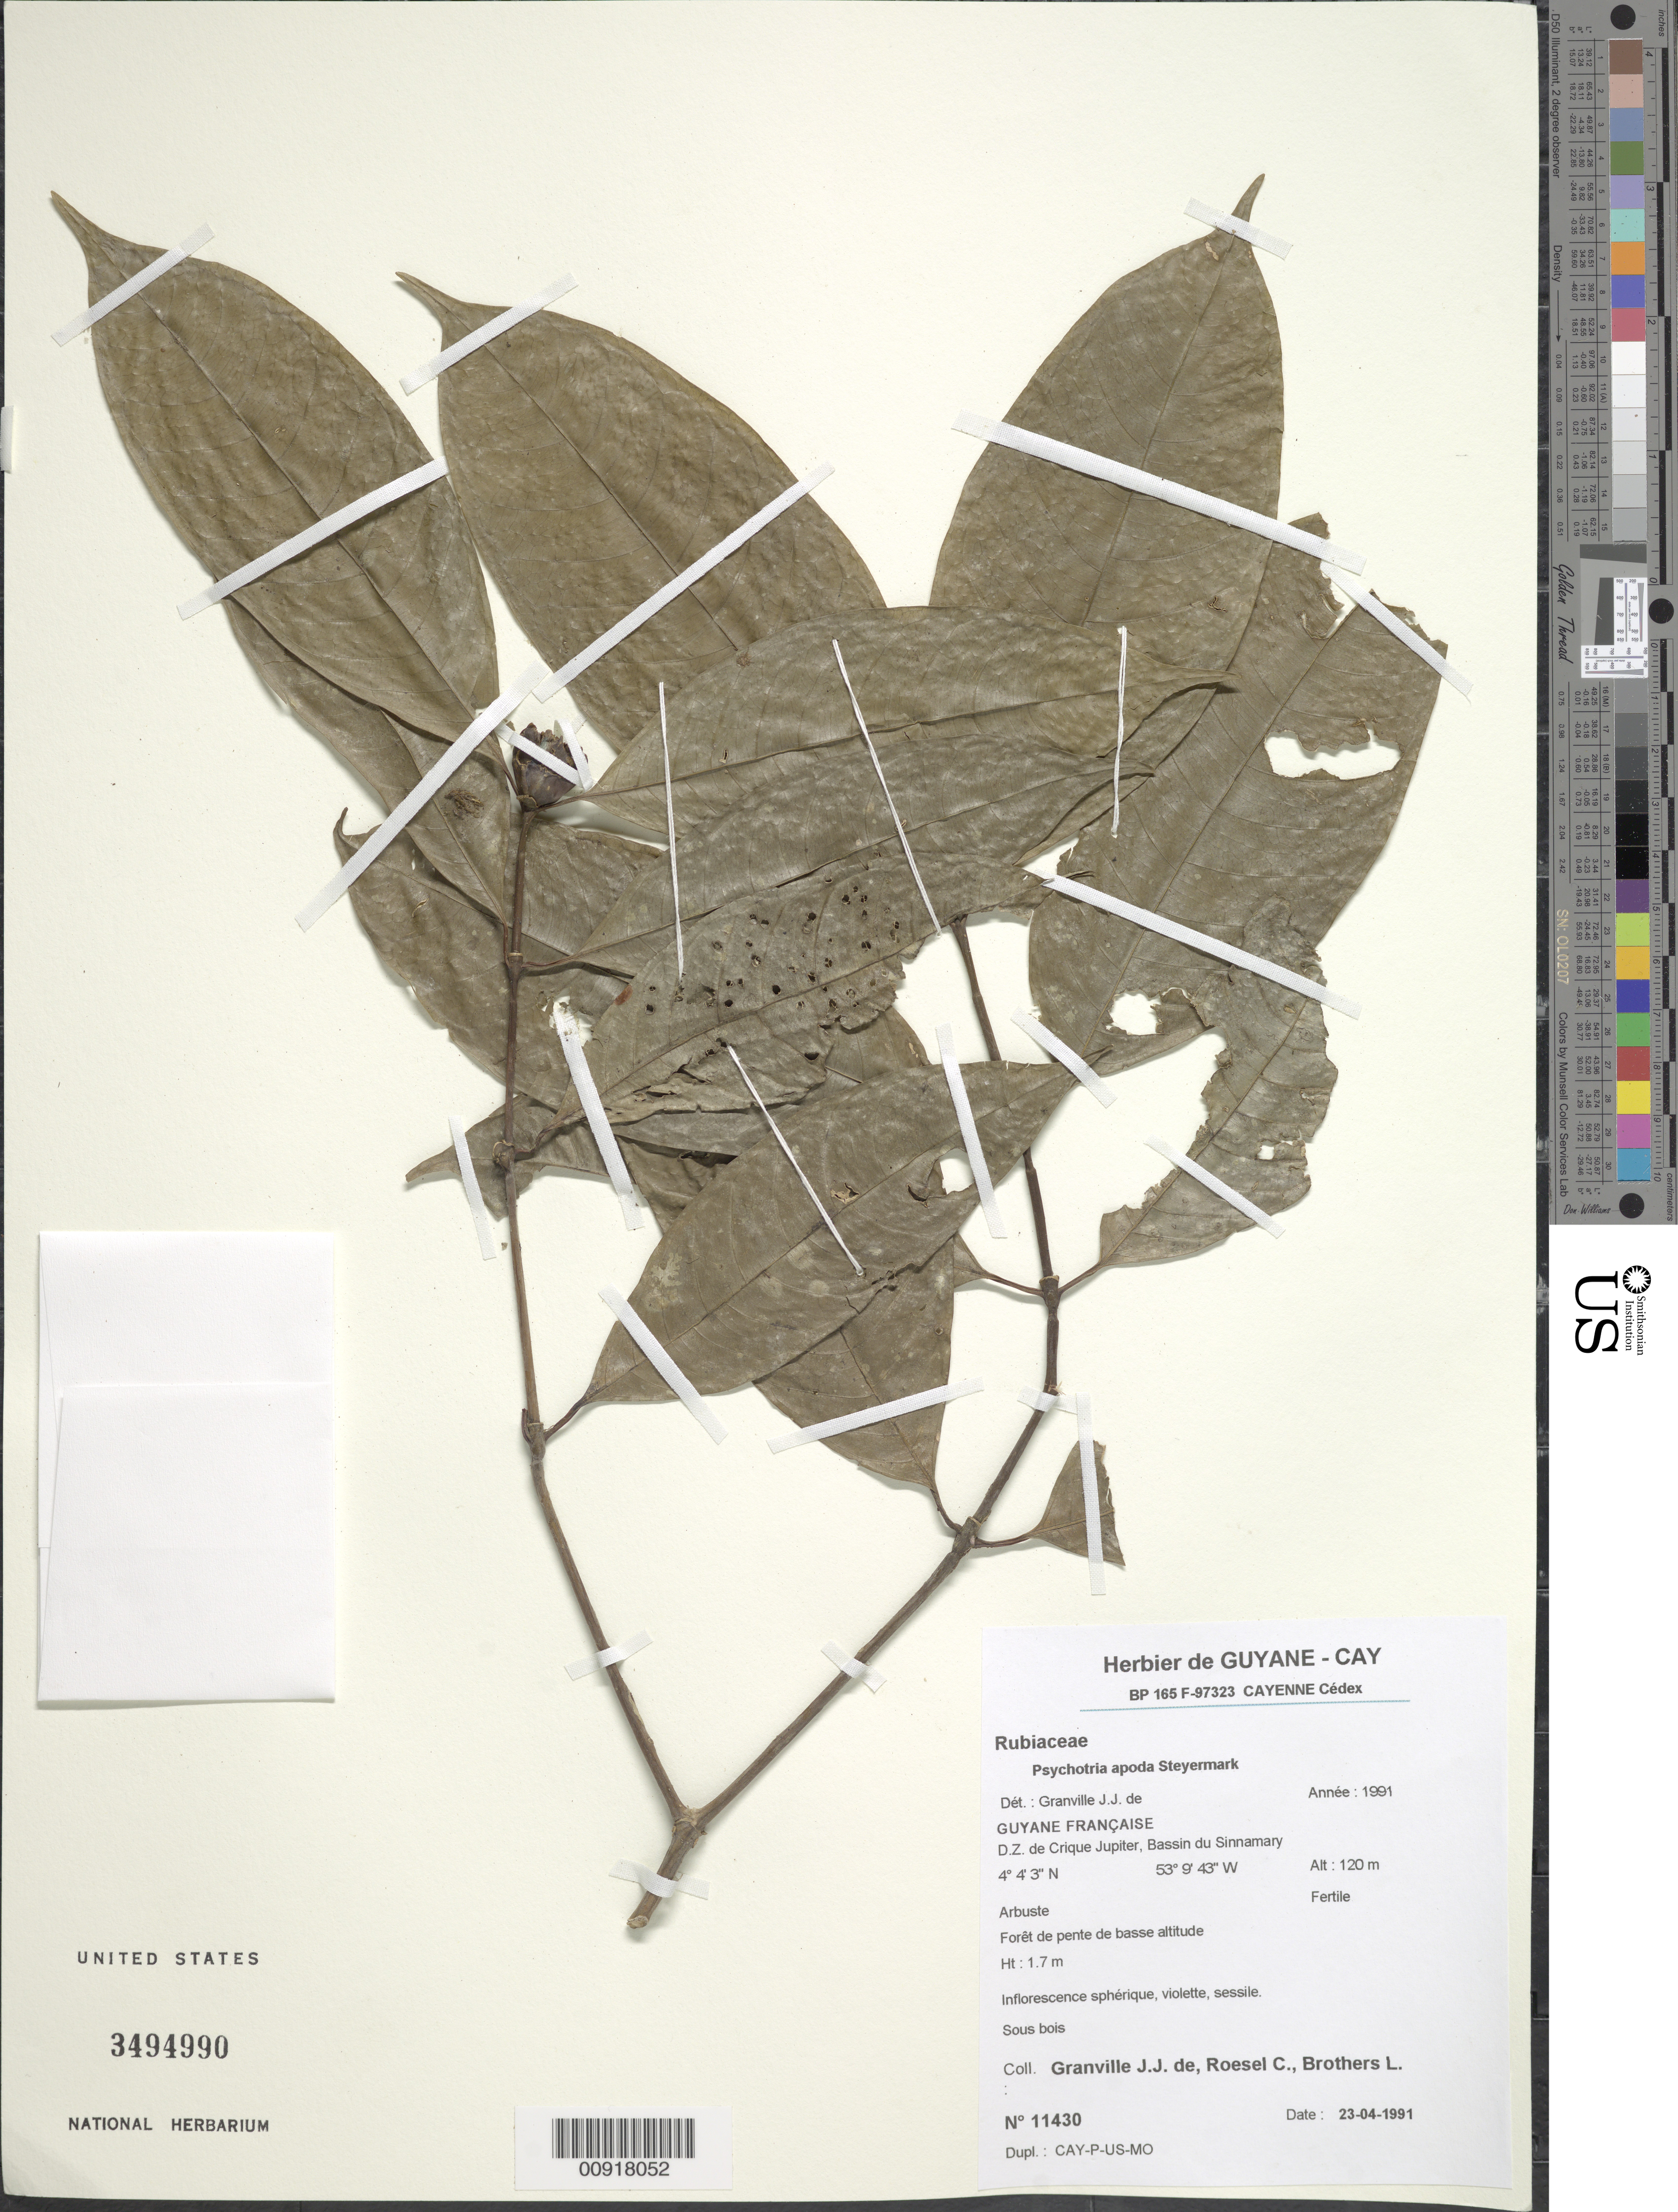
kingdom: Plantae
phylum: Tracheophyta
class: Magnoliopsida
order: Gentianales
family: Rubiaceae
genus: Palicourea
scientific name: Palicourea apoda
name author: (Steyerm.) Delprete & J.H. Kirkbr.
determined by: Kirkbride, J. H., Jr.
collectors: J.-J. de Granville, C. S. Roesel & L. Brothers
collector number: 11430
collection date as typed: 23-Apr-91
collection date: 1991-04-23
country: French Guiana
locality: D.Z. de Crique Jupiter, Bassin du Sinnamary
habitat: Forêt de pente de basse altitude; sous bois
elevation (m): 120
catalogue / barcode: US 3494990